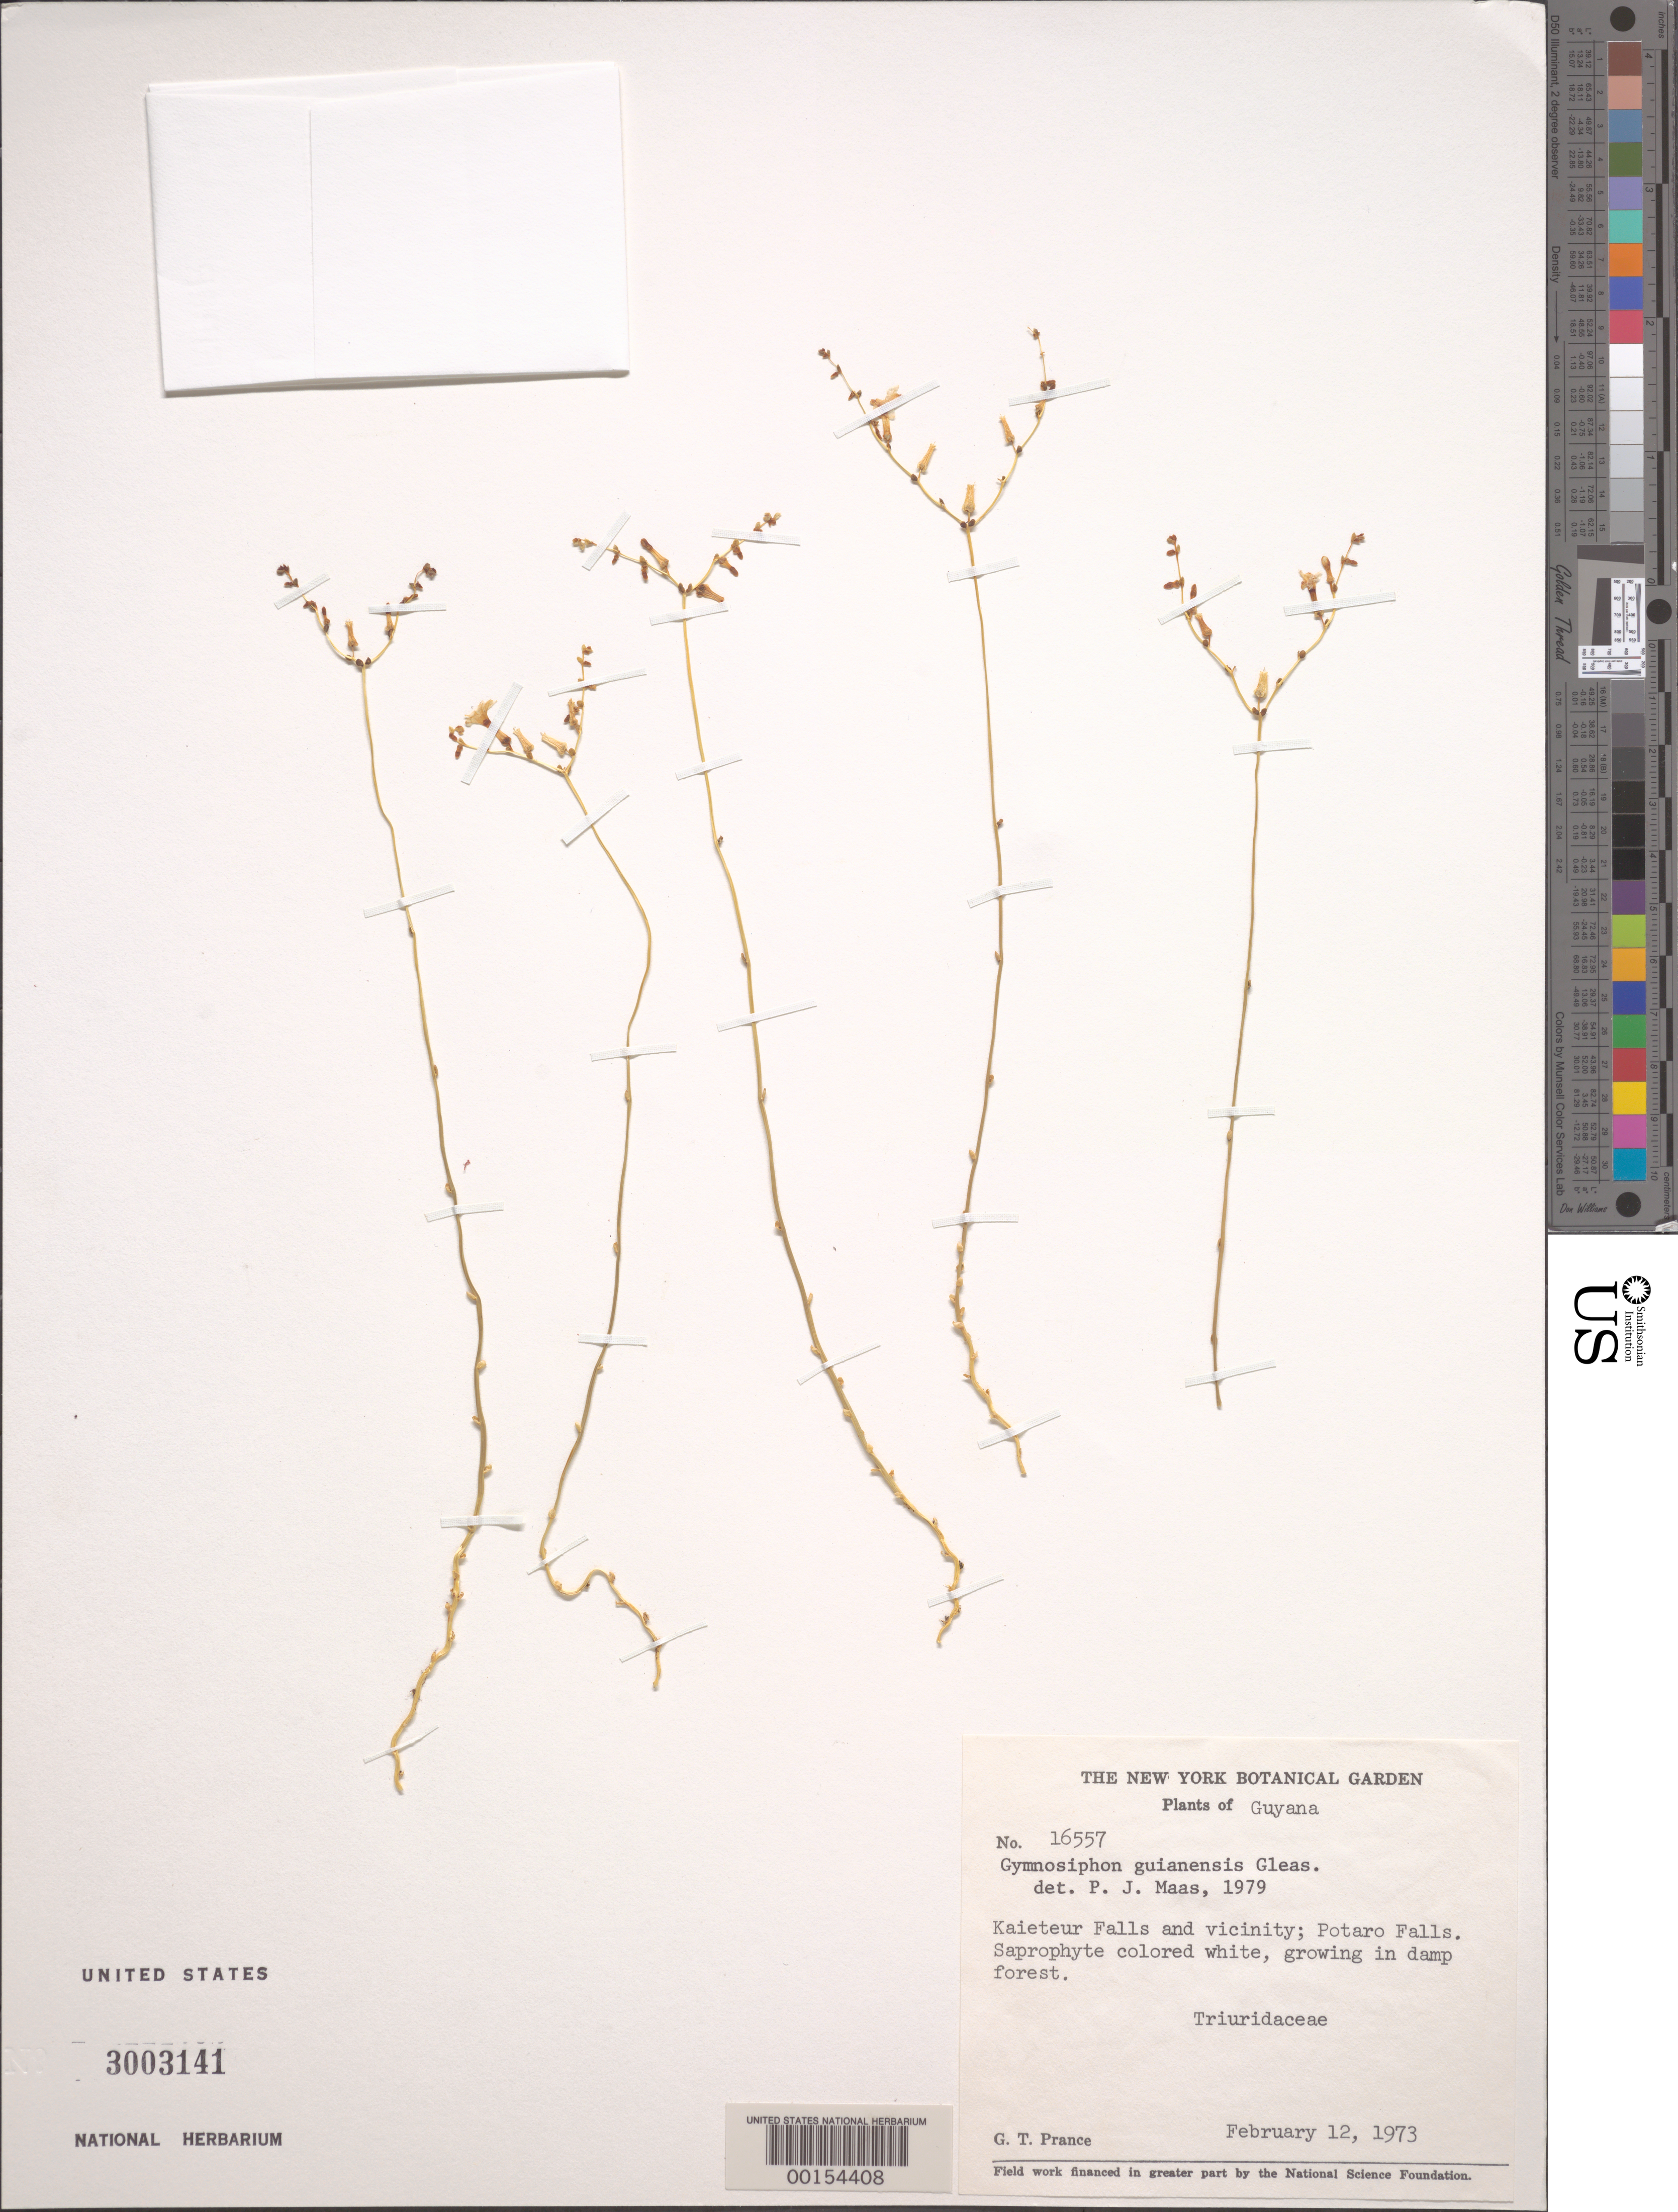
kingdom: Plantae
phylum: Tracheophyta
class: Liliopsida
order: Dioscoreales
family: Burmanniaceae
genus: Gymnosiphon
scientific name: Gymnosiphon guianensis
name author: Gleason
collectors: G. T. Prance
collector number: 16557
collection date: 1973-02-12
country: Guyana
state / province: Potaro-Siparuni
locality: Kaieteur Falls and vicinity; Potaro Falls.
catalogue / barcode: US 3003141